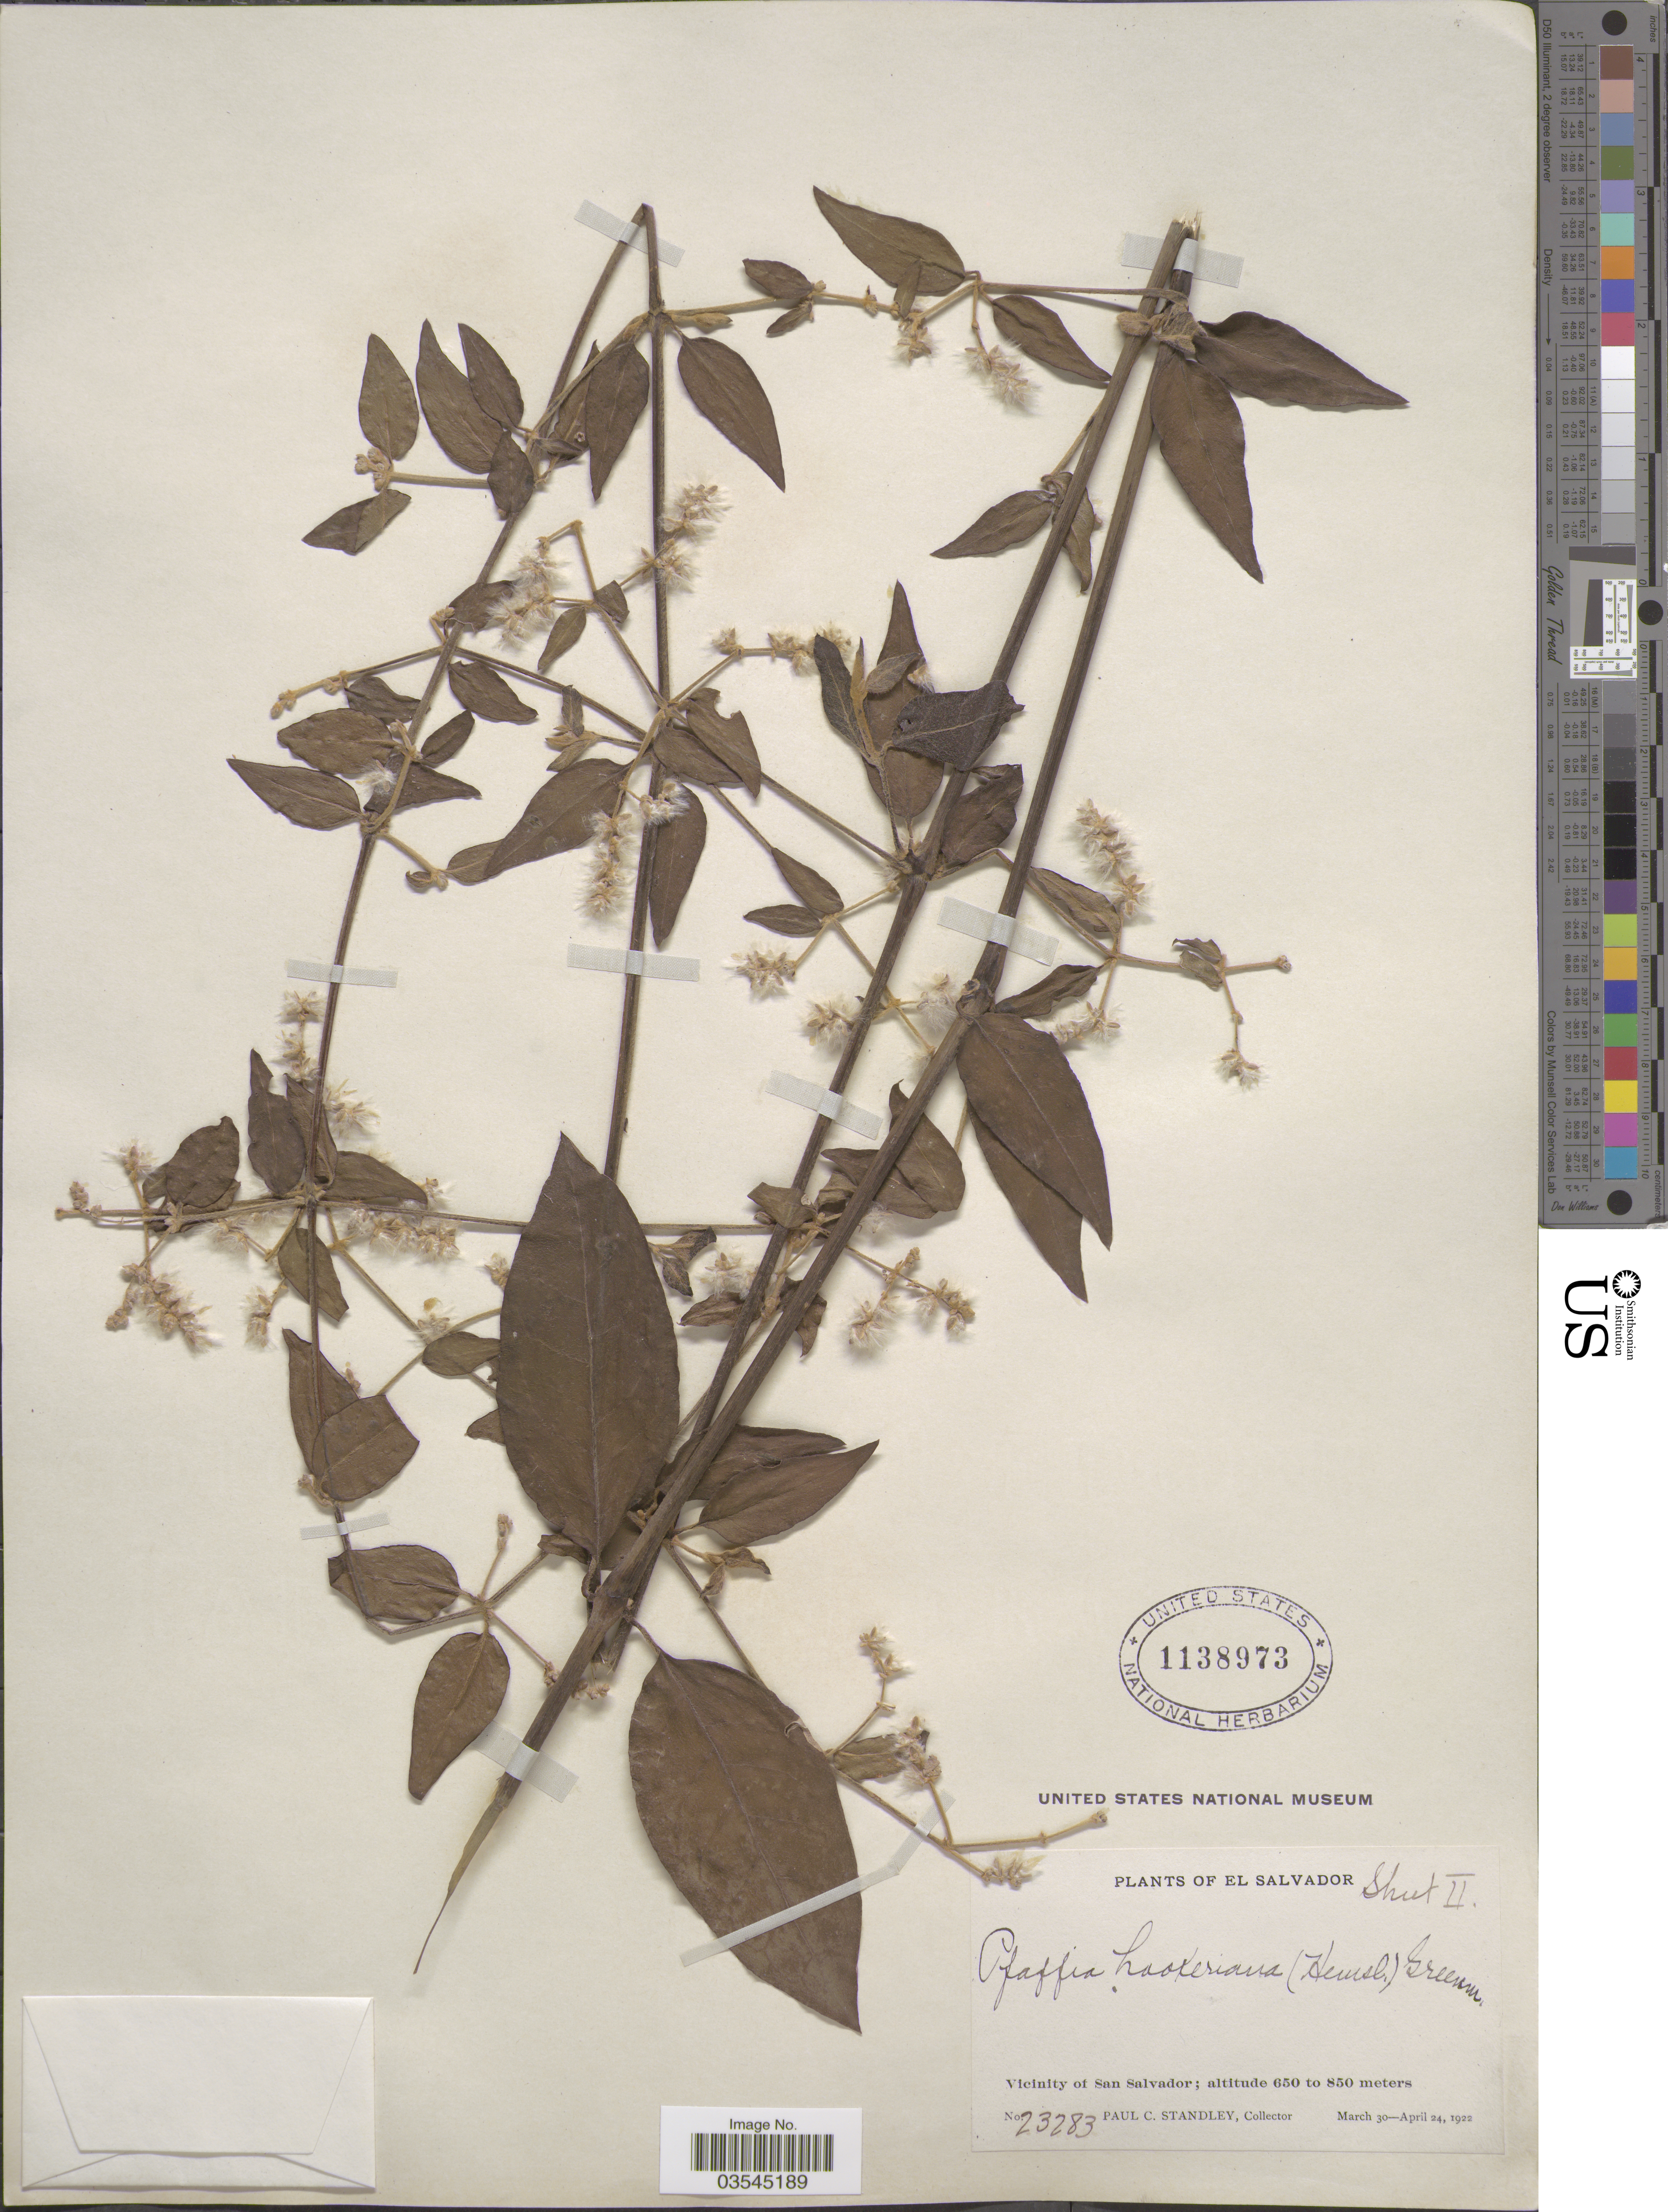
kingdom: Plantae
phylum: Tracheophyta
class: Magnoliopsida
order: Caryophyllales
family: Amaranthaceae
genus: Pfaffia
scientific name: Pfaffia hookeriana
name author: (Hemsl.) Greenm.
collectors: P. C. Standley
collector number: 23283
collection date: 1922-03-30/1922-04-24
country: Bahamas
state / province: San Salvador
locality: Vicinity of San Salvador.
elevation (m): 650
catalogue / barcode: US 1138973